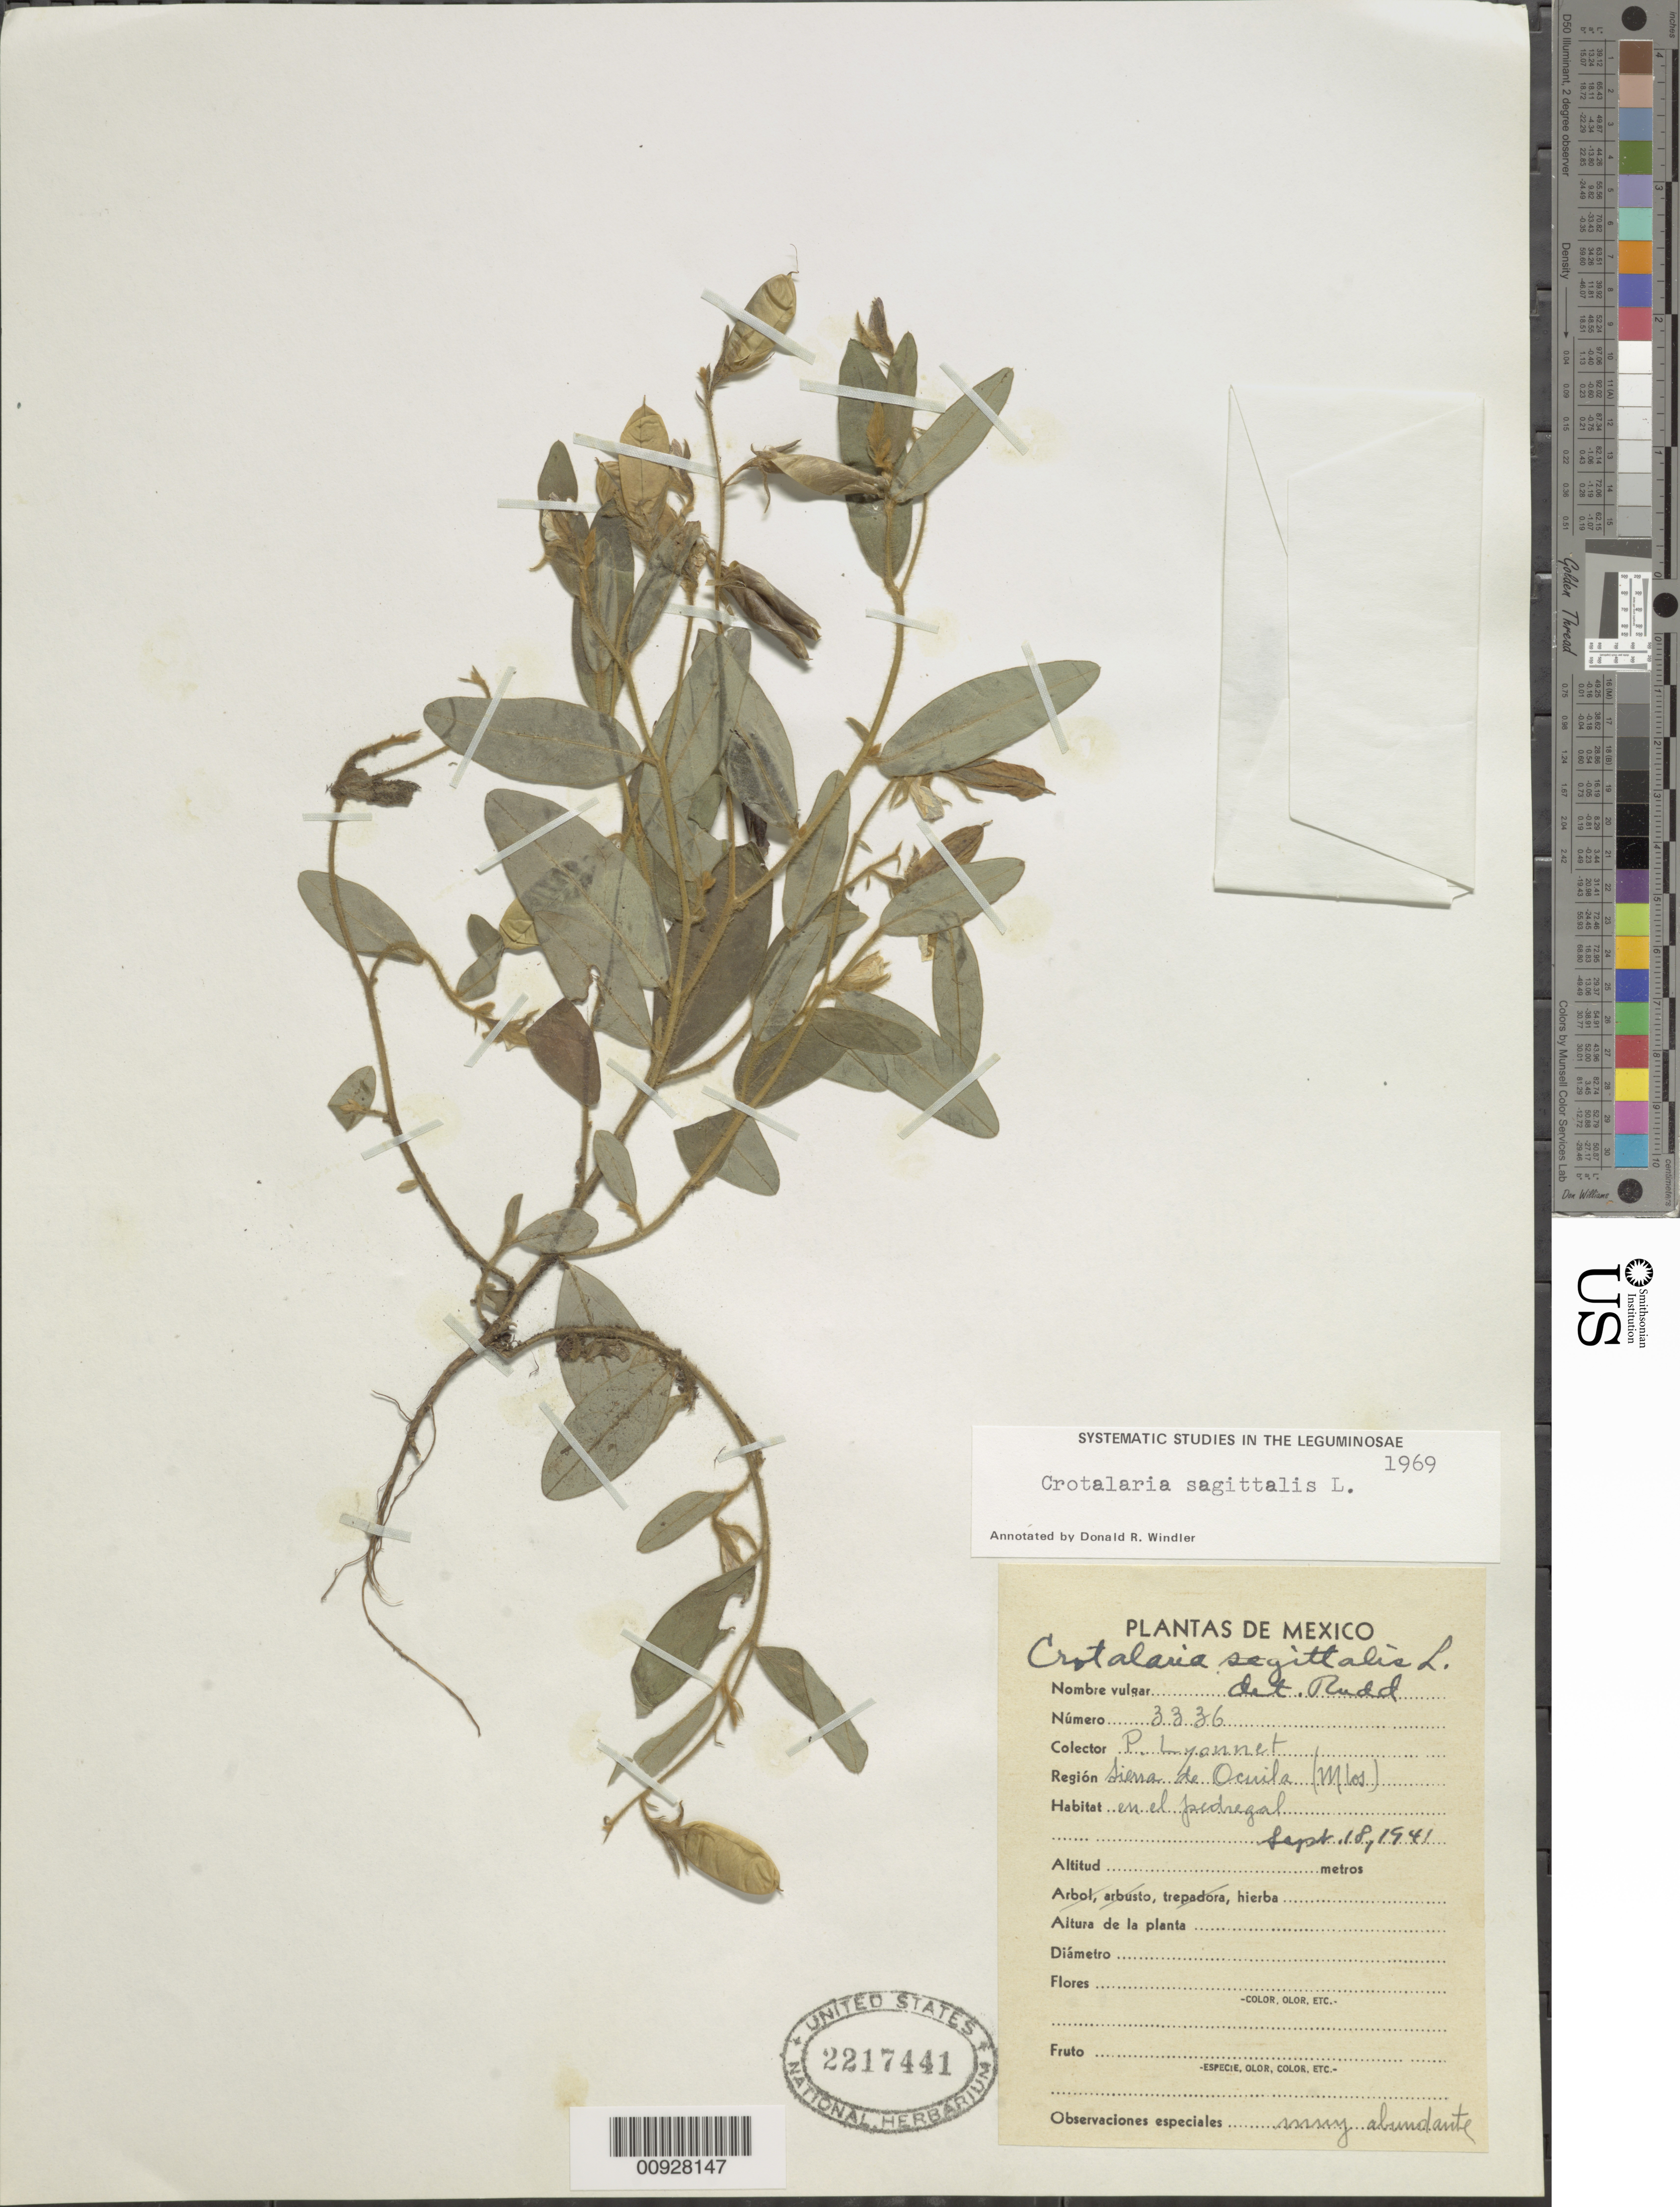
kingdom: Plantae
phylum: Tracheophyta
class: Magnoliopsida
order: Fabales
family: Fabaceae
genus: Crotalaria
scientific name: Crotalaria sagittalis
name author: L.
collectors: Bro. E. Lyonnet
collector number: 3336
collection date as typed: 18 Sep 1941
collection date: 1941-09-18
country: Mexico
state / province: Morelos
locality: Sierra de Ocuila (Morelos).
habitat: En el pedregal.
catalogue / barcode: US 2217441